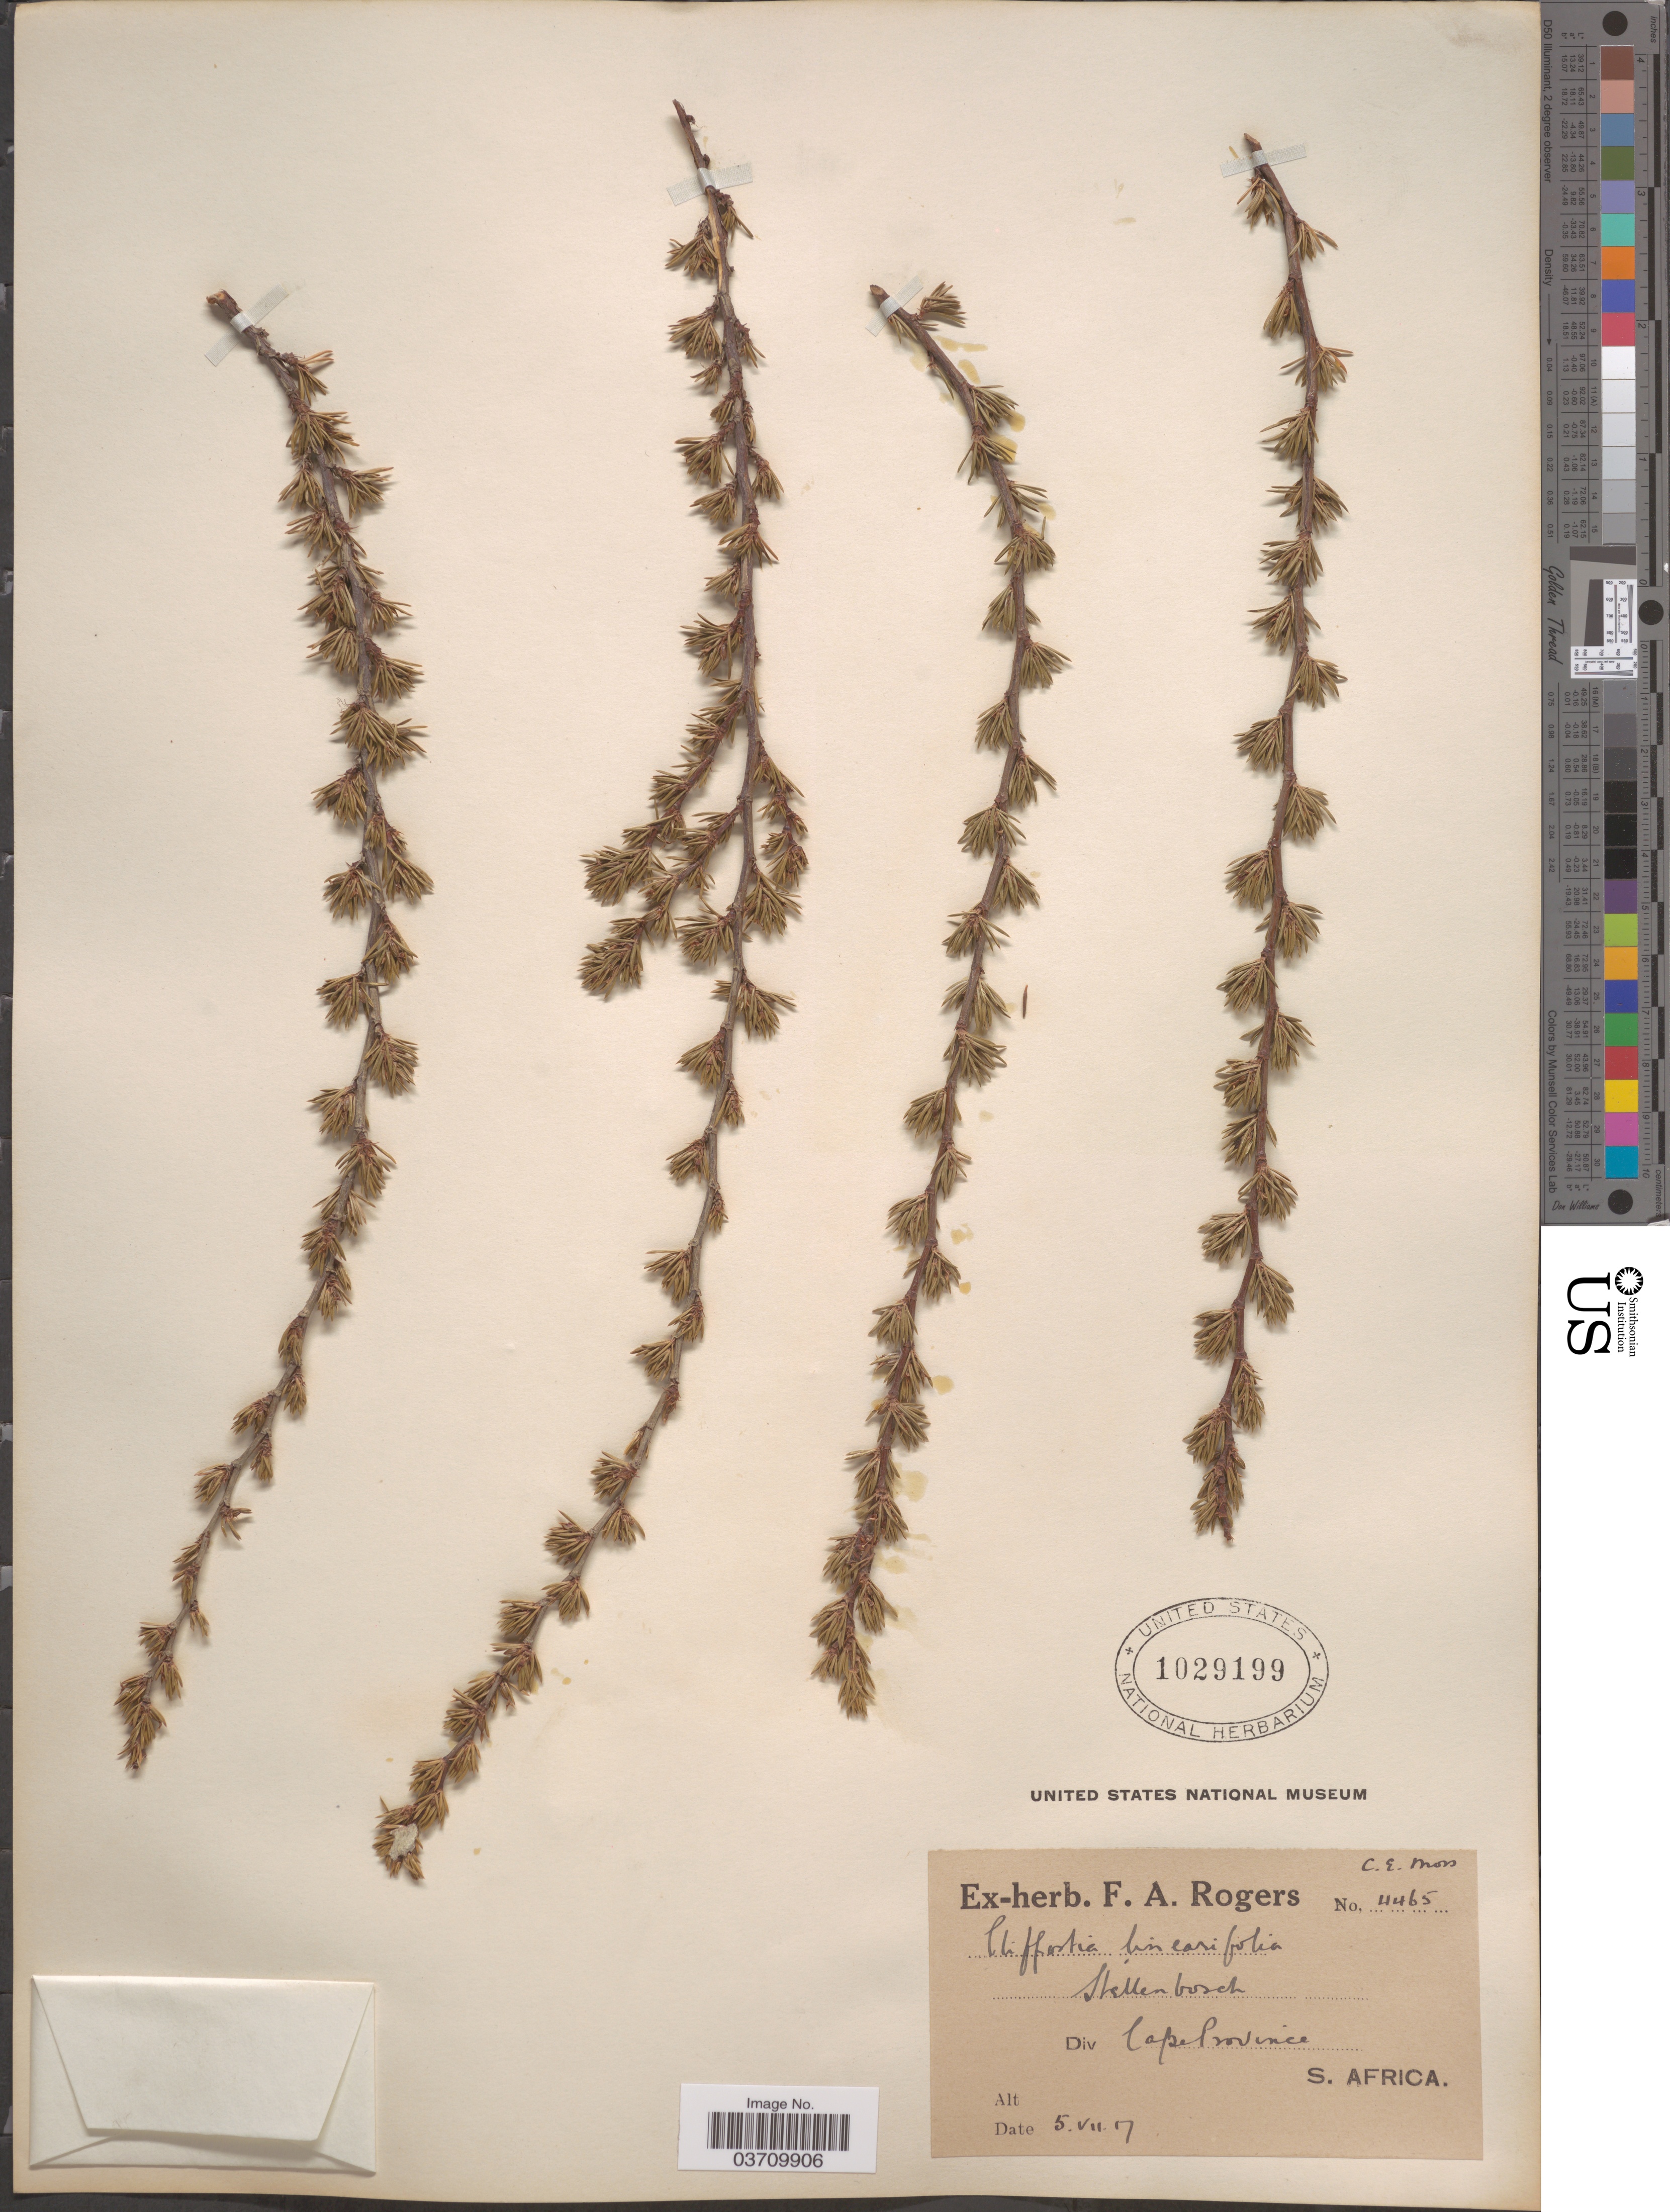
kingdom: Plantae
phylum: Tracheophyta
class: Magnoliopsida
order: Rosales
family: Rosaceae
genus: Cliffortia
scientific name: Cliffortia linearifolia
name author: Eckl. & Zeyh.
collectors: C. E. Moss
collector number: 4465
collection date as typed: Transcribed d/m/y: 5/7/7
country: South Africa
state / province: Western Cape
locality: Stellenbosch. Div. Cape Province.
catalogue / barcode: US 1029199